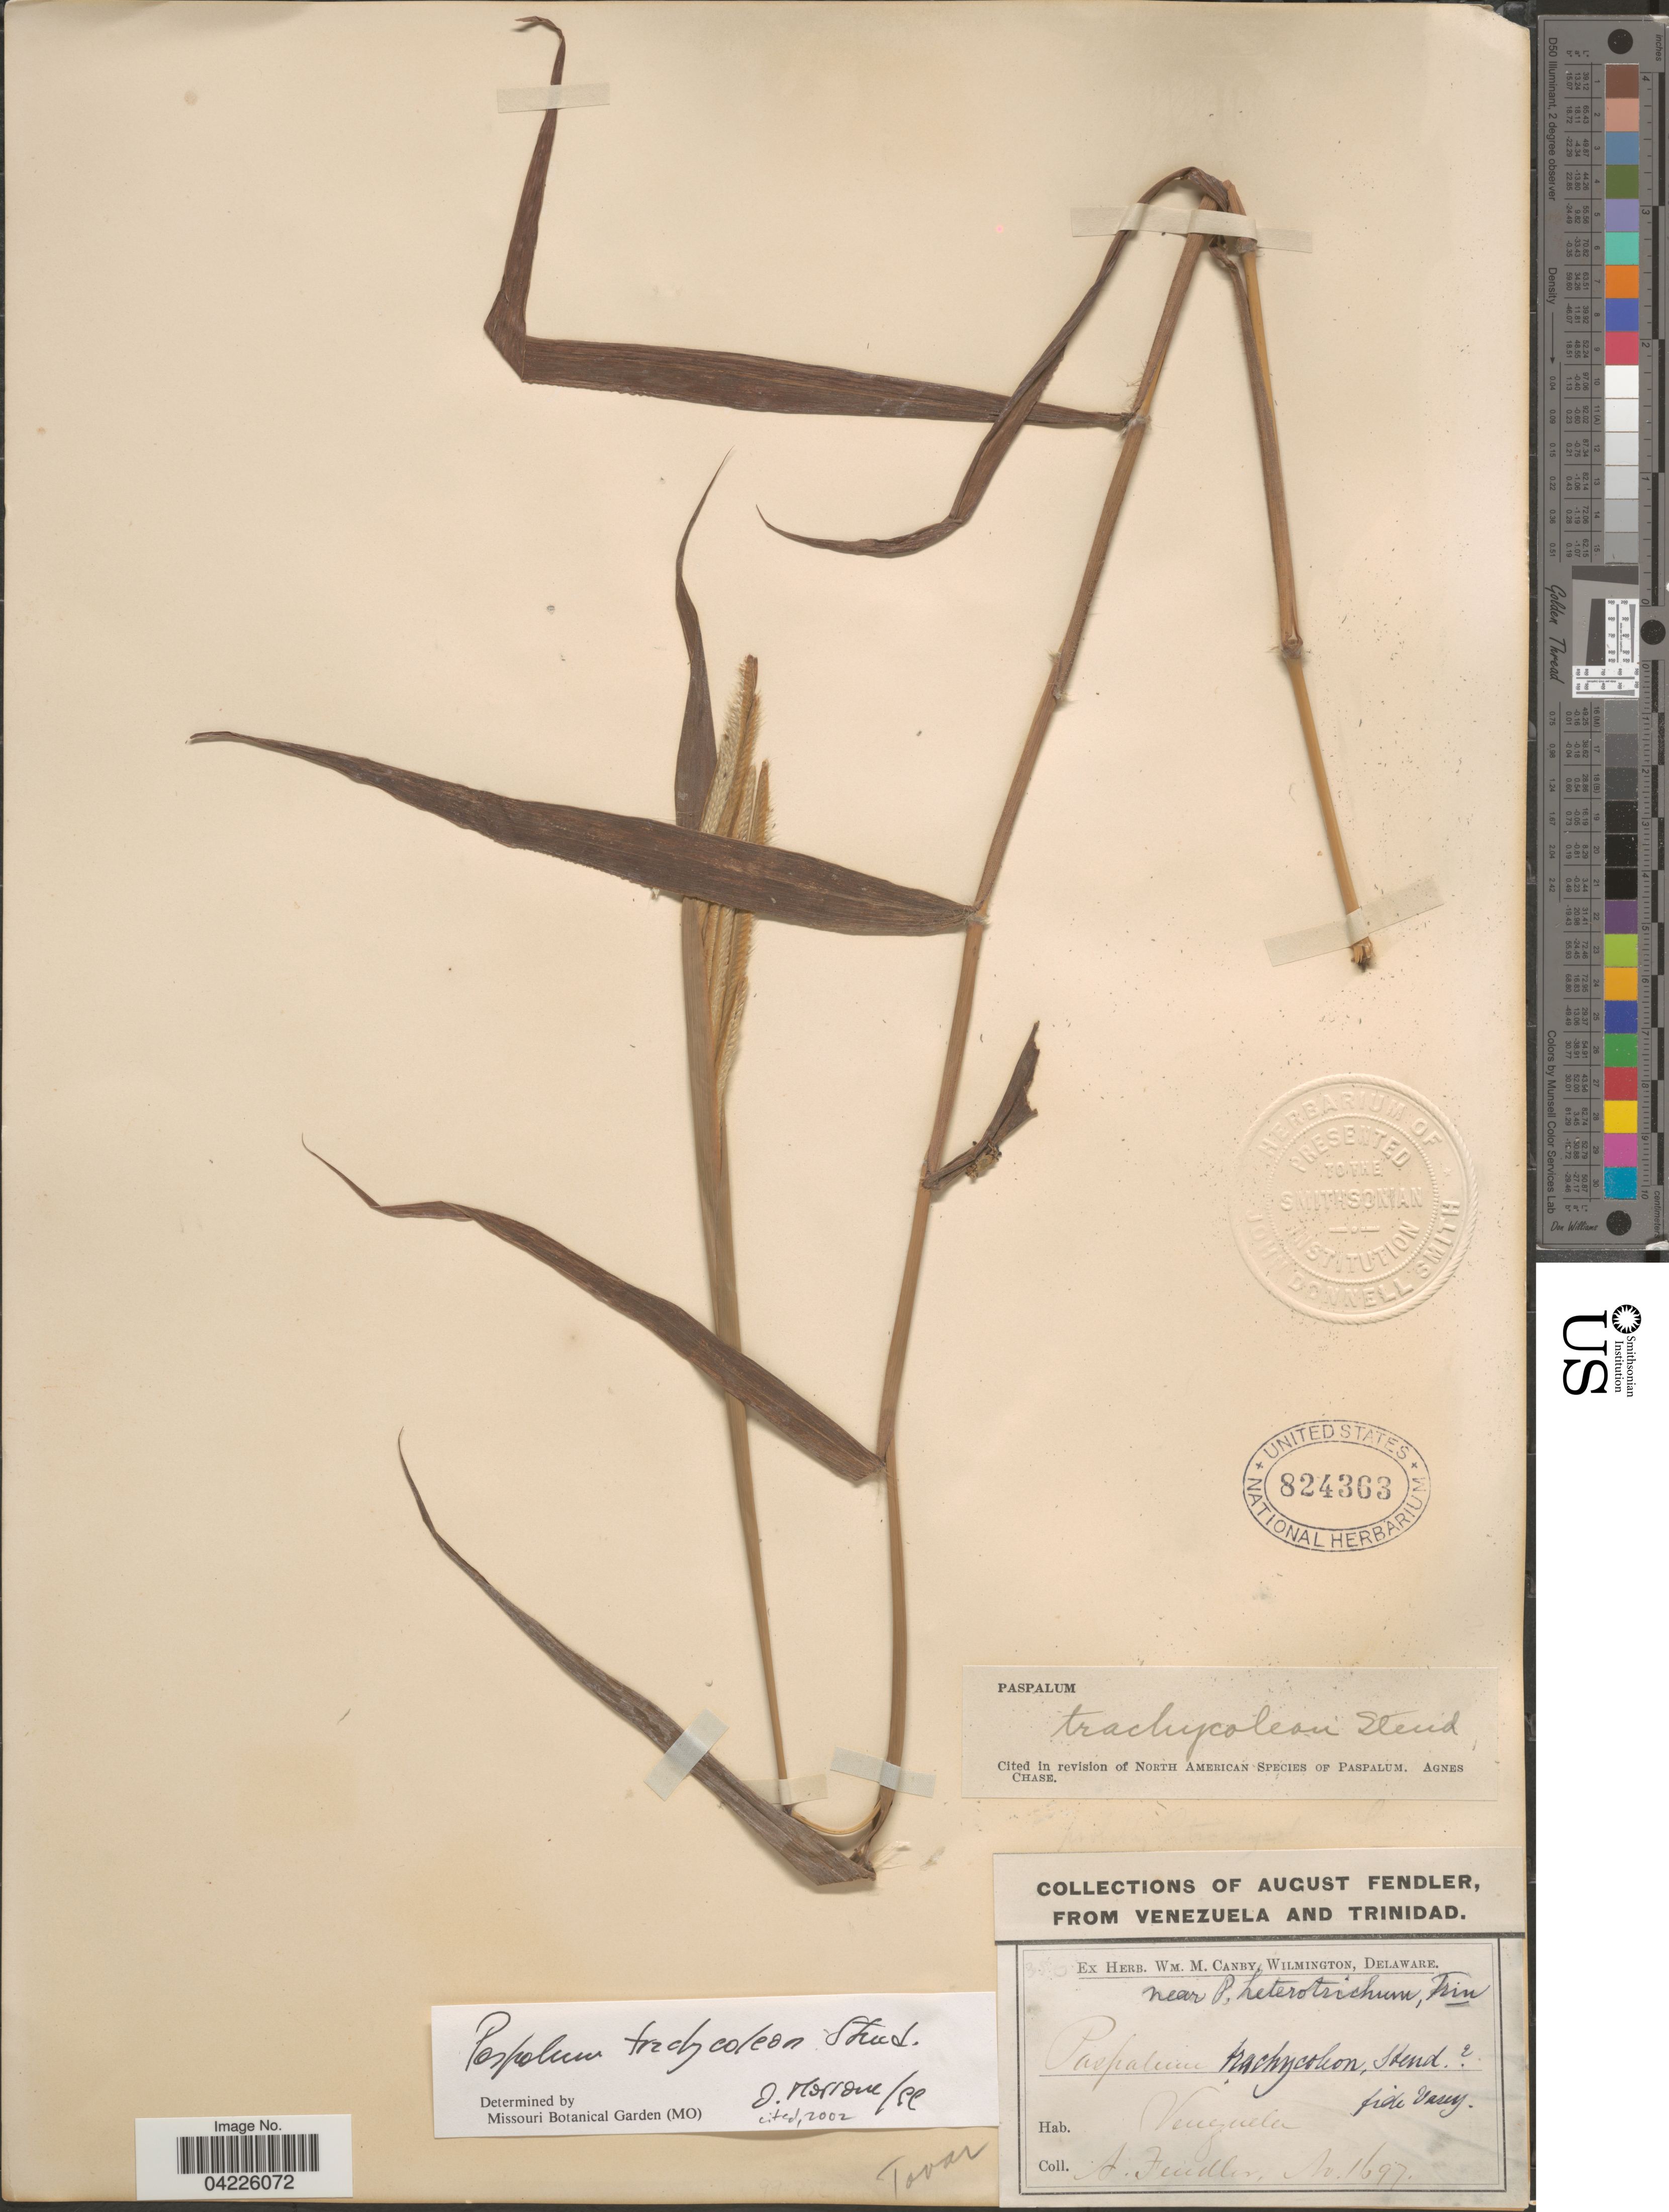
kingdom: Plantae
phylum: Tracheophyta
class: Liliopsida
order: Poales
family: Poaceae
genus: Paspalum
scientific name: Paspalum trachycoleon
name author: Steud.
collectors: A. Fendler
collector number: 1697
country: Venezuela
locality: Tovar.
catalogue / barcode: US 824363